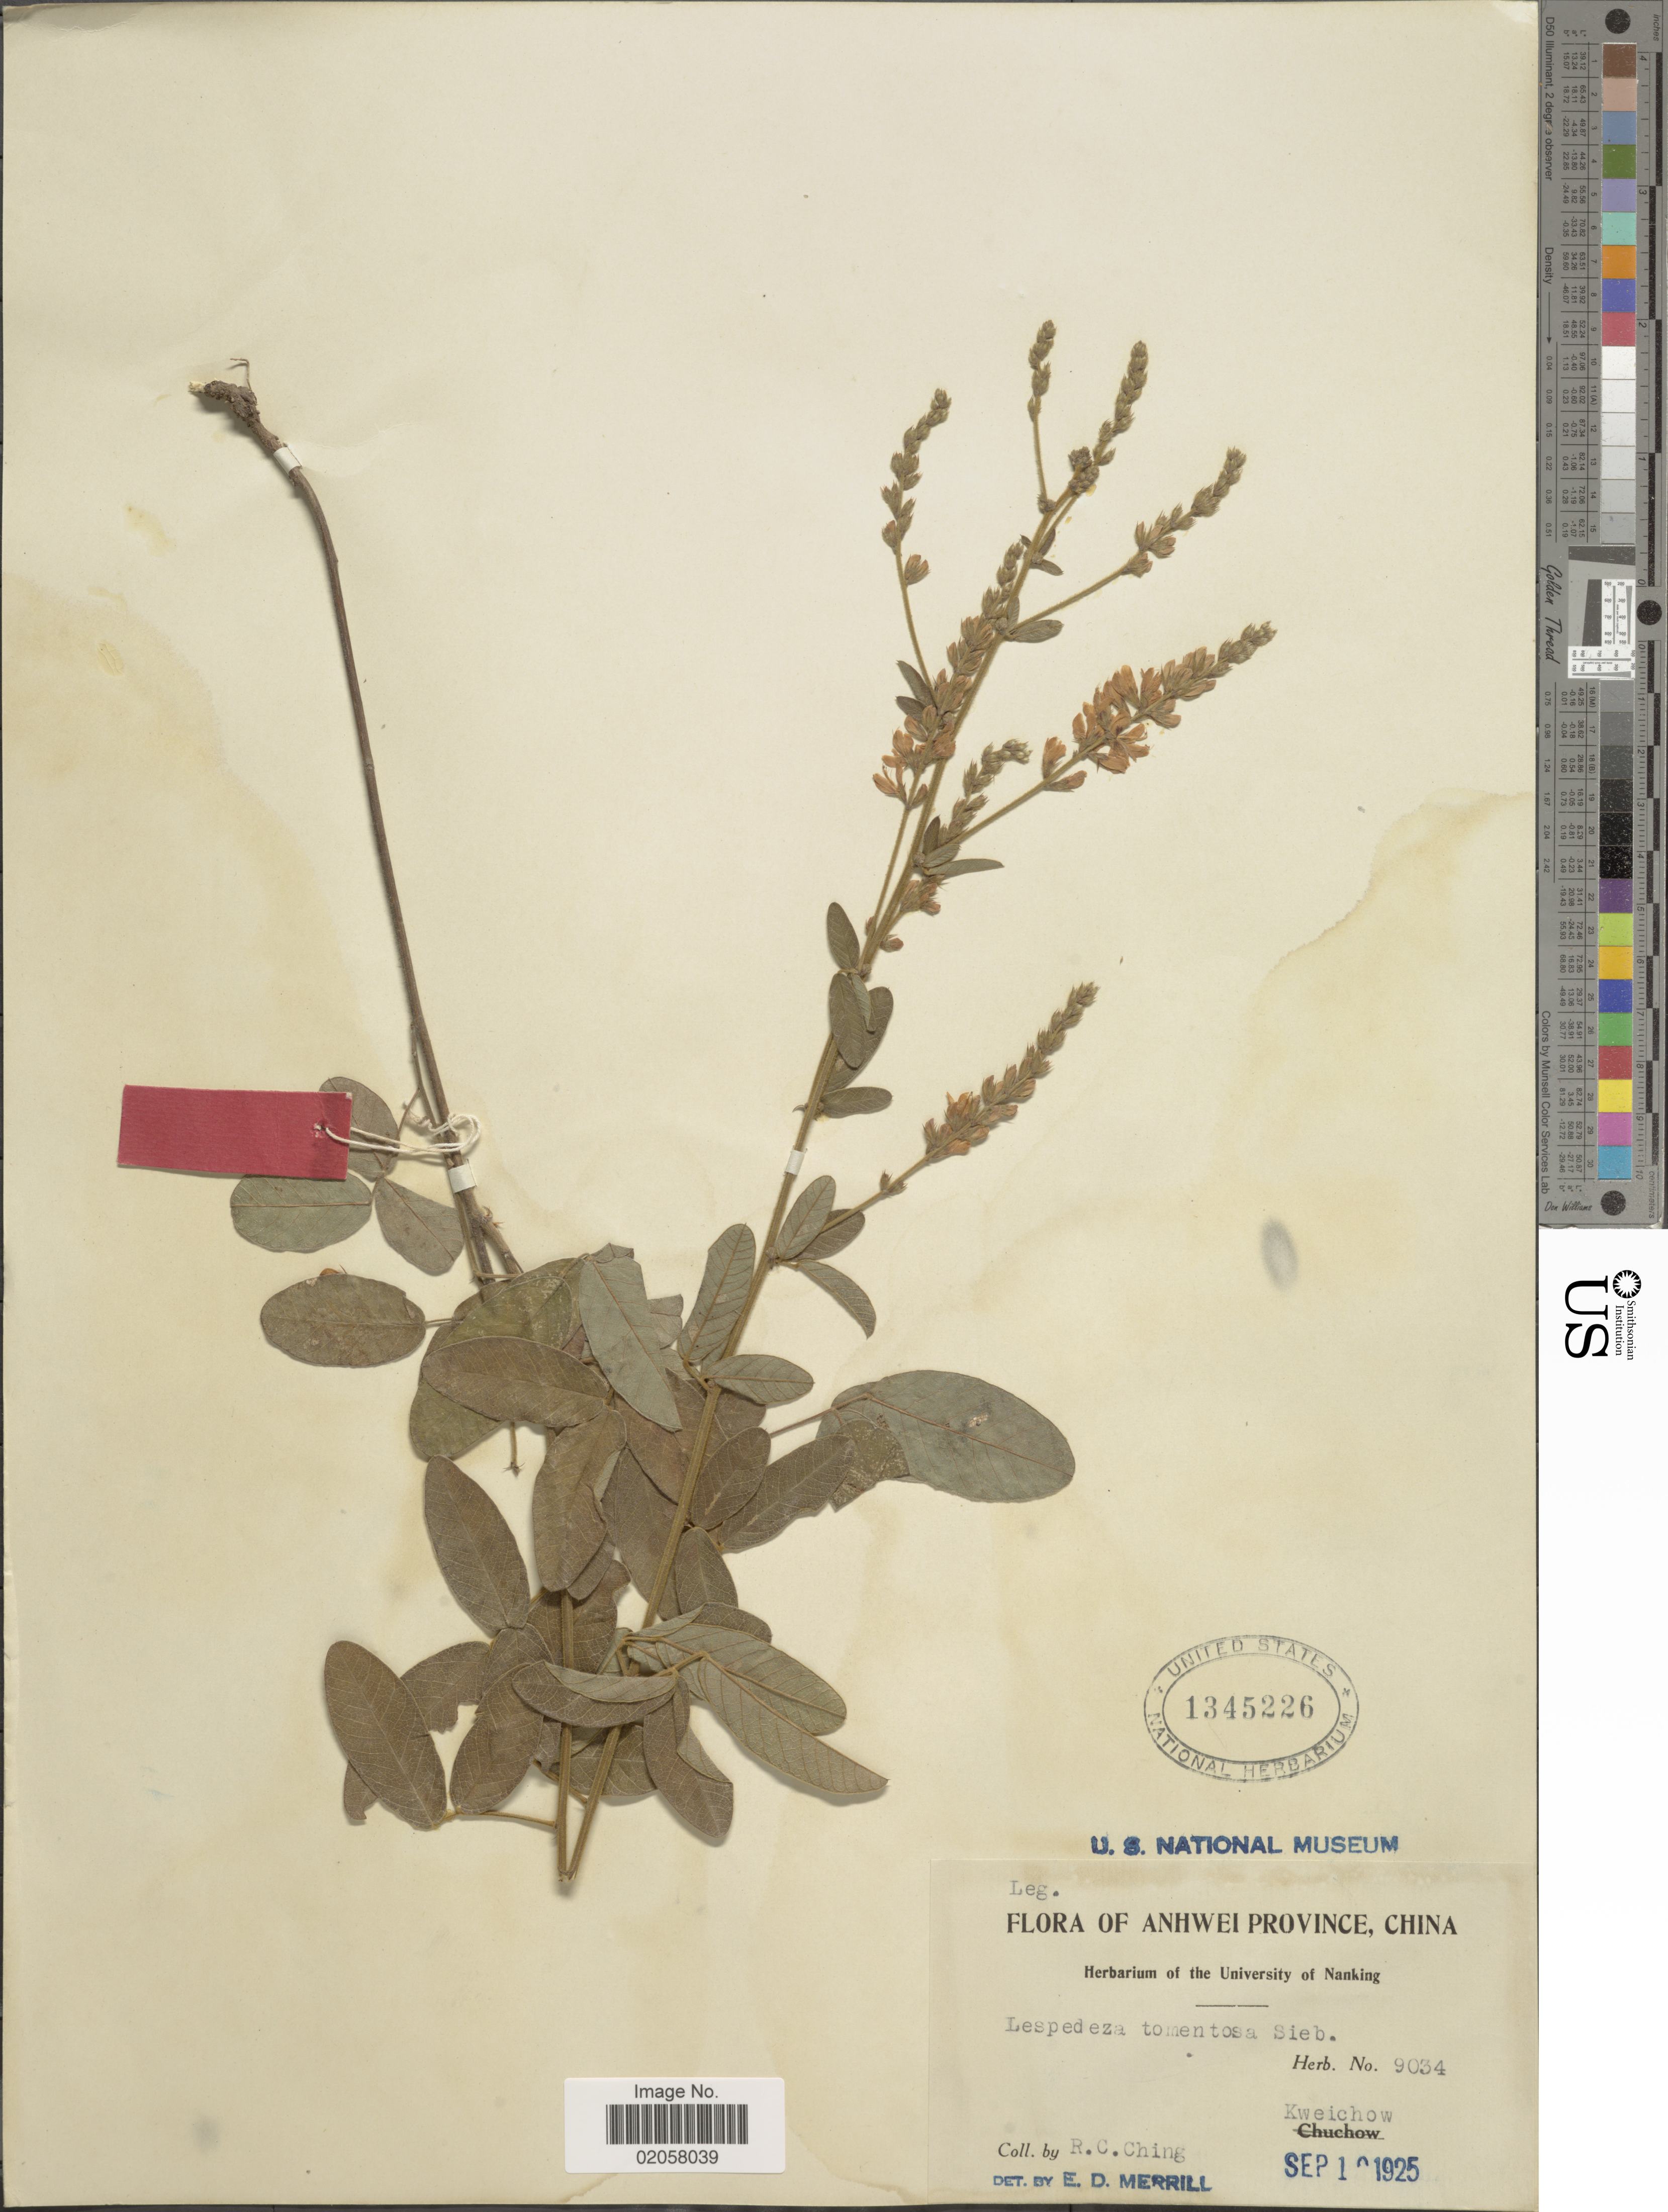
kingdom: Plantae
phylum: Tracheophyta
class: Magnoliopsida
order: Fabales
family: Fabaceae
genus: Lespedeza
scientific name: Lespedeza tomentosa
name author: (Thunb.) Siebold ex Maxim.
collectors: R. C. Ching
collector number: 9034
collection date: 1925-09-10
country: China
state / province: Anhui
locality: Anhwei Province, Kweichow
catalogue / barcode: US 1345226